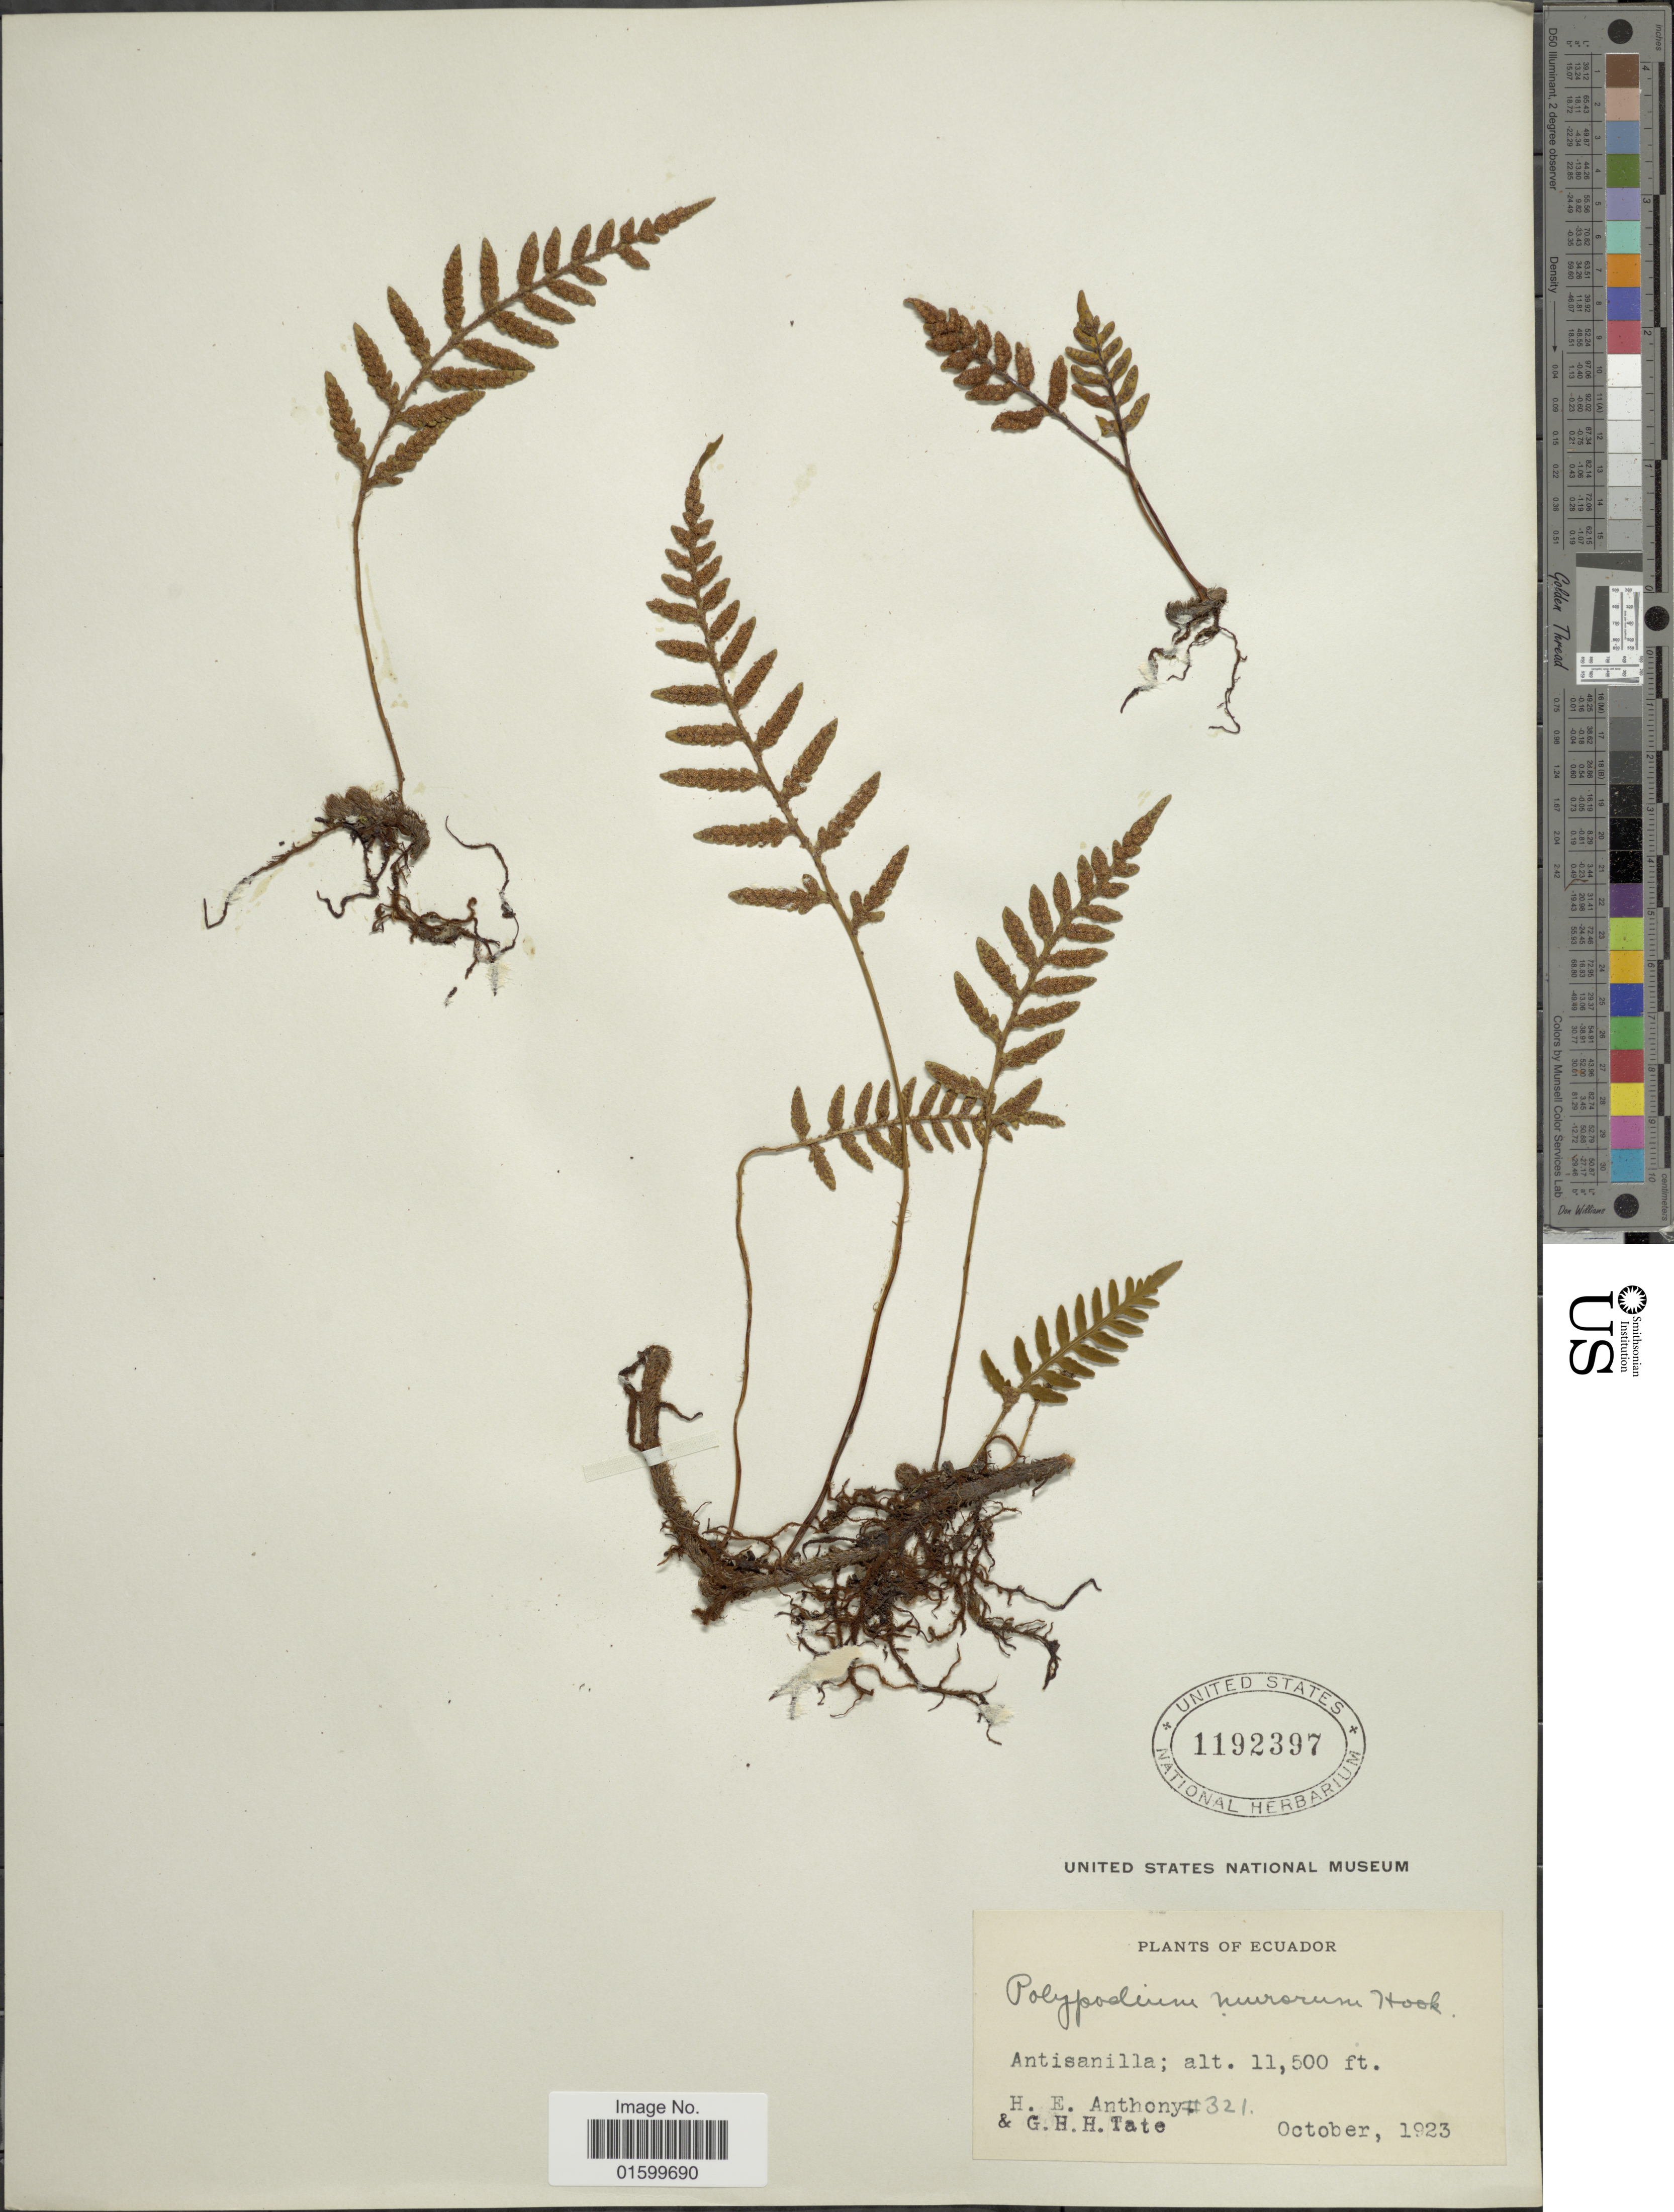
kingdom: Plantae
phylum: Tracheophyta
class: Polypodiopsida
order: Polypodiales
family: Polypodiaceae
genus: Pleopeltis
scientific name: Pleopeltis murorum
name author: (Hook.) A.R. Sm. & Tejero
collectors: H. E. Anthony & G. H. H.Tate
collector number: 321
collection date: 1923-10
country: Ecuador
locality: Antisanilla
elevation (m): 3505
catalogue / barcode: US 1192397